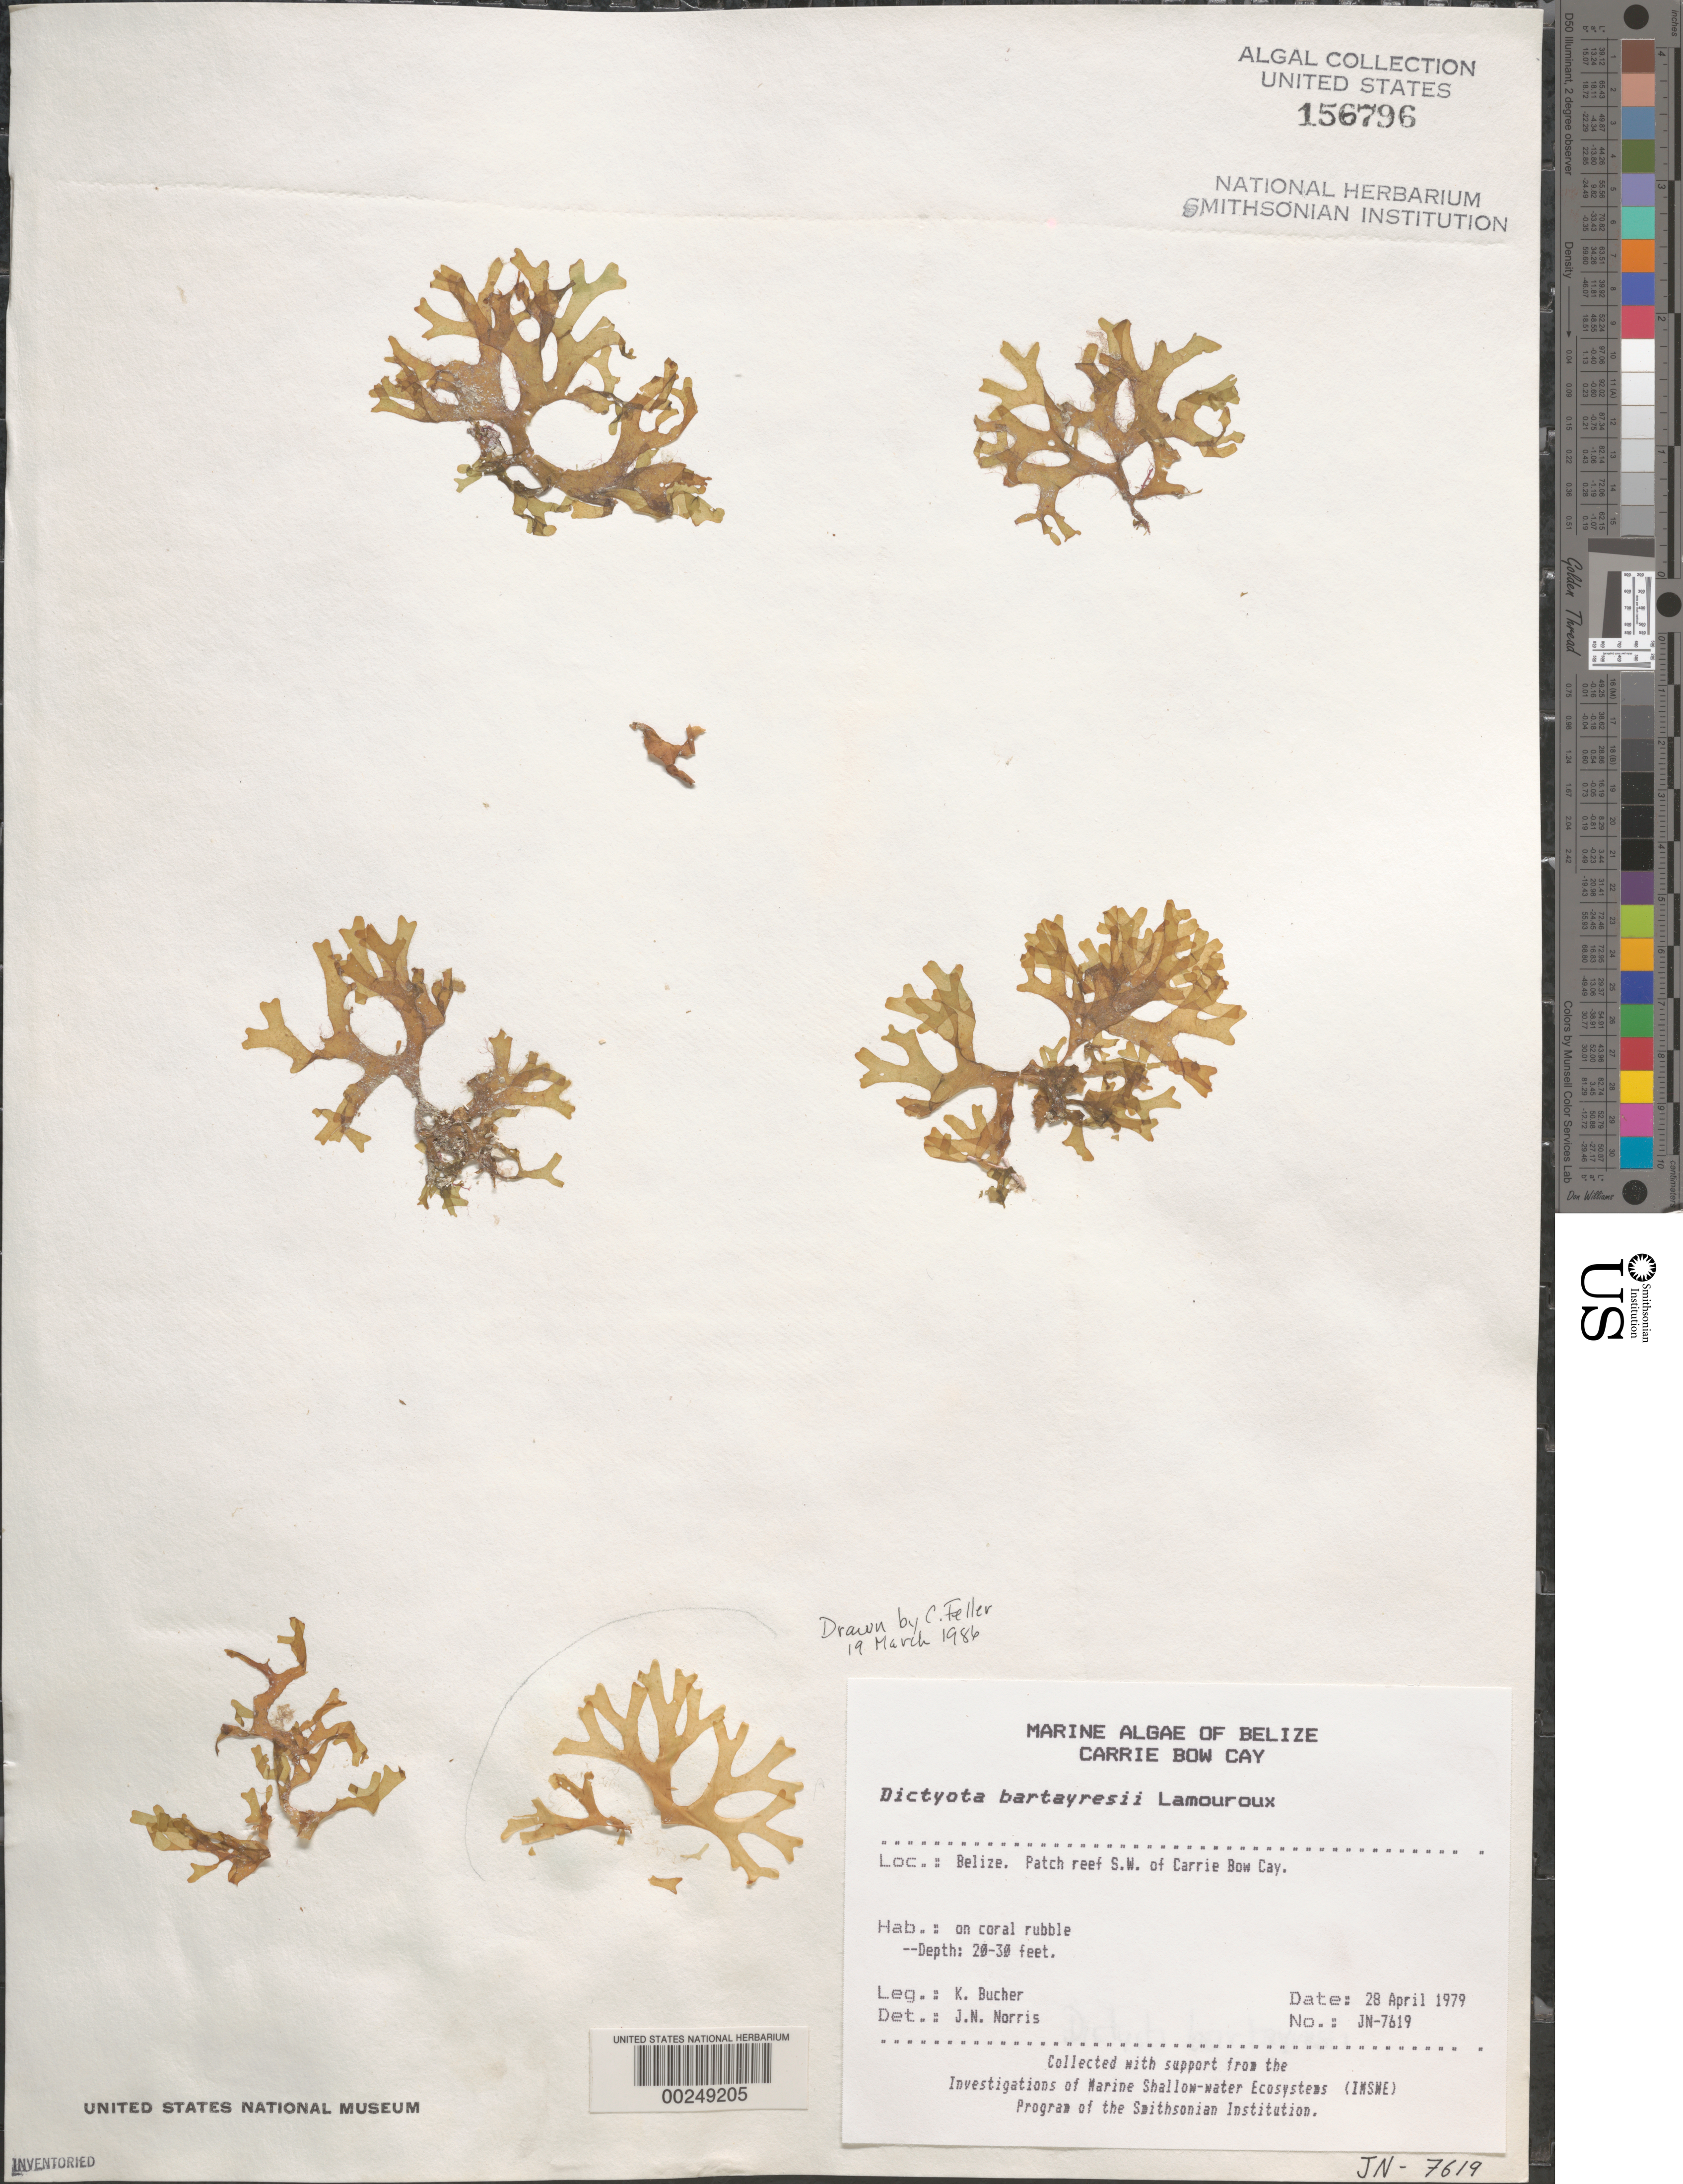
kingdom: Chromista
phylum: Ochrophyta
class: Phaeophyceae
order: Dictyotales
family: Dictyotaceae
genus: Dictyota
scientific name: Dictyota bartayresiana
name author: J.V.Lamouroux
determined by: Norris, James N.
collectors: K. E. Bucher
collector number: Jn-7619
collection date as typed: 28 Apr 1979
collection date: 1979-04-28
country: Belize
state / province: Stann Creek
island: Carrie Bow Cay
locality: Patch reef southwest of Carrie Bow Cay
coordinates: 16 48'N, 88 05'W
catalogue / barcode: US 156796